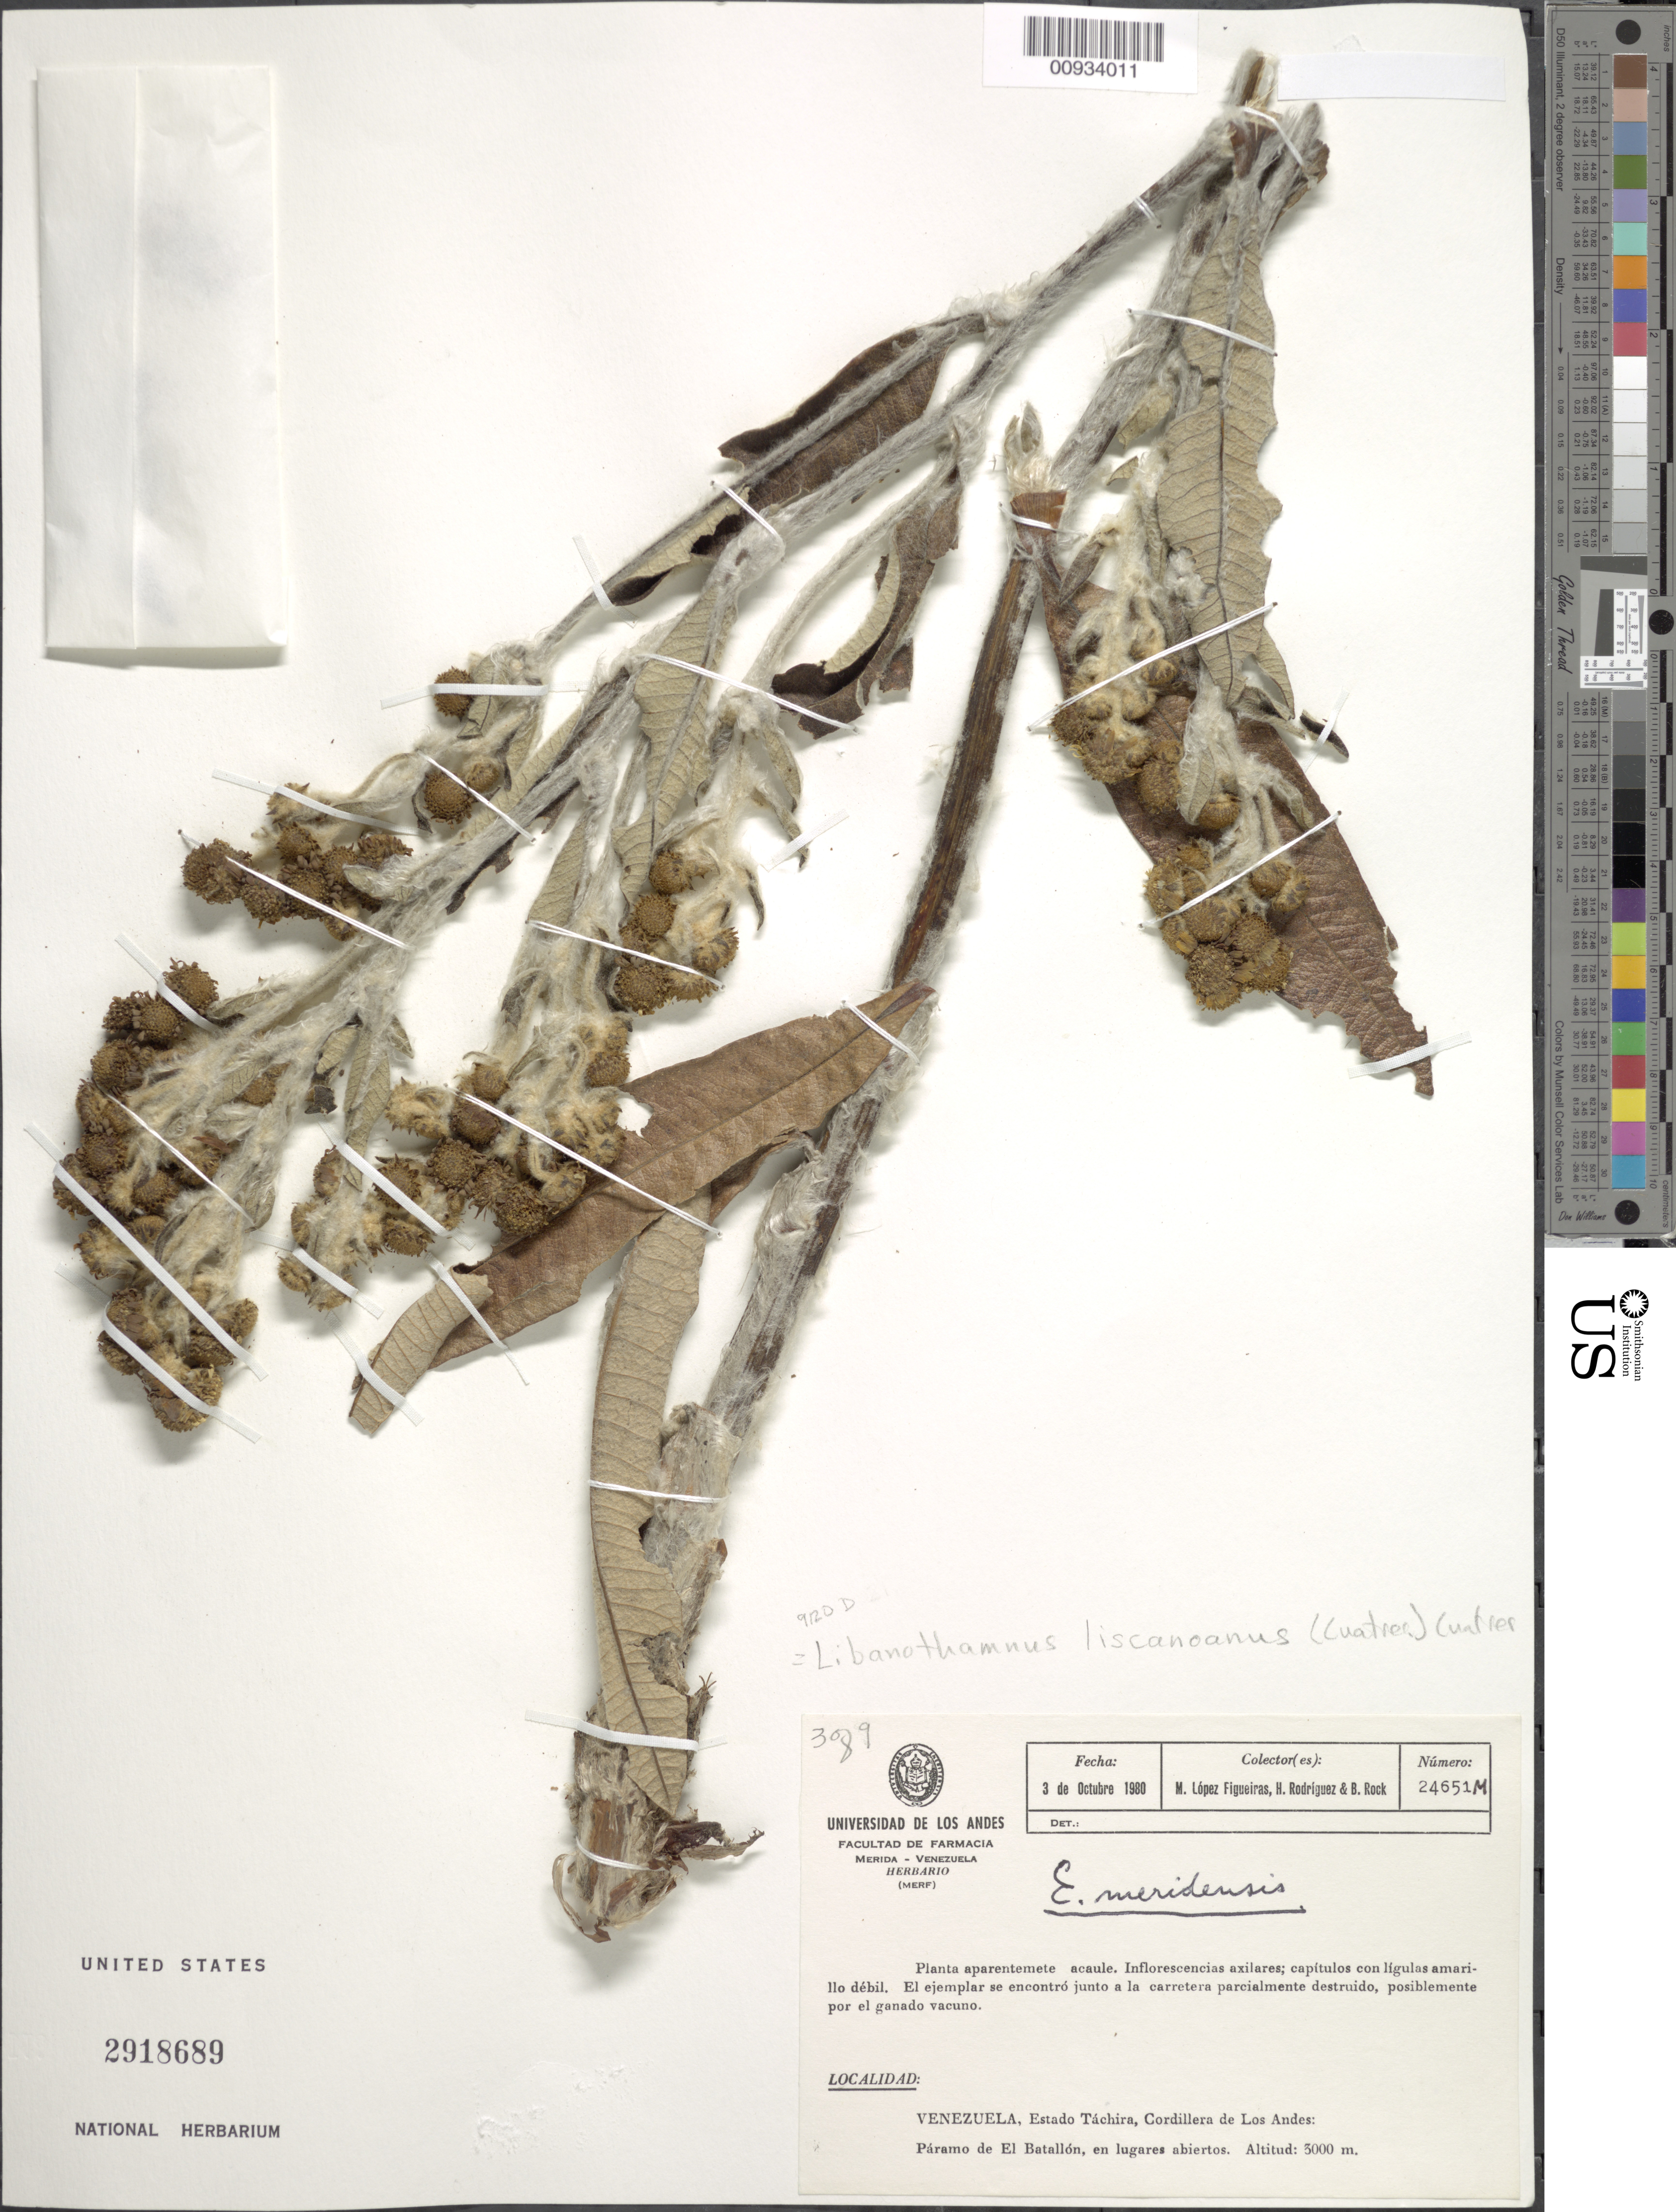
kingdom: Plantae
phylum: Tracheophyta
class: Magnoliopsida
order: Asterales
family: Asteraceae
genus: Libanothamnus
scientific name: Libanothamnus liscanoanus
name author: (Cuatrec.) Cuatrec.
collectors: M. López Figueiras, H. A. Rodriguez & B. Rock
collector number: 24651-M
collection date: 1980-10-03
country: Venezuela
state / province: Táchira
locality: Páramo de El Batallón. Cordillera de los Andes.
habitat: El ejemplar se encontro junto a la carretera parcialmente distruido, posiblemente por el ganado vacuno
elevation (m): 3000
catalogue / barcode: US 2918689